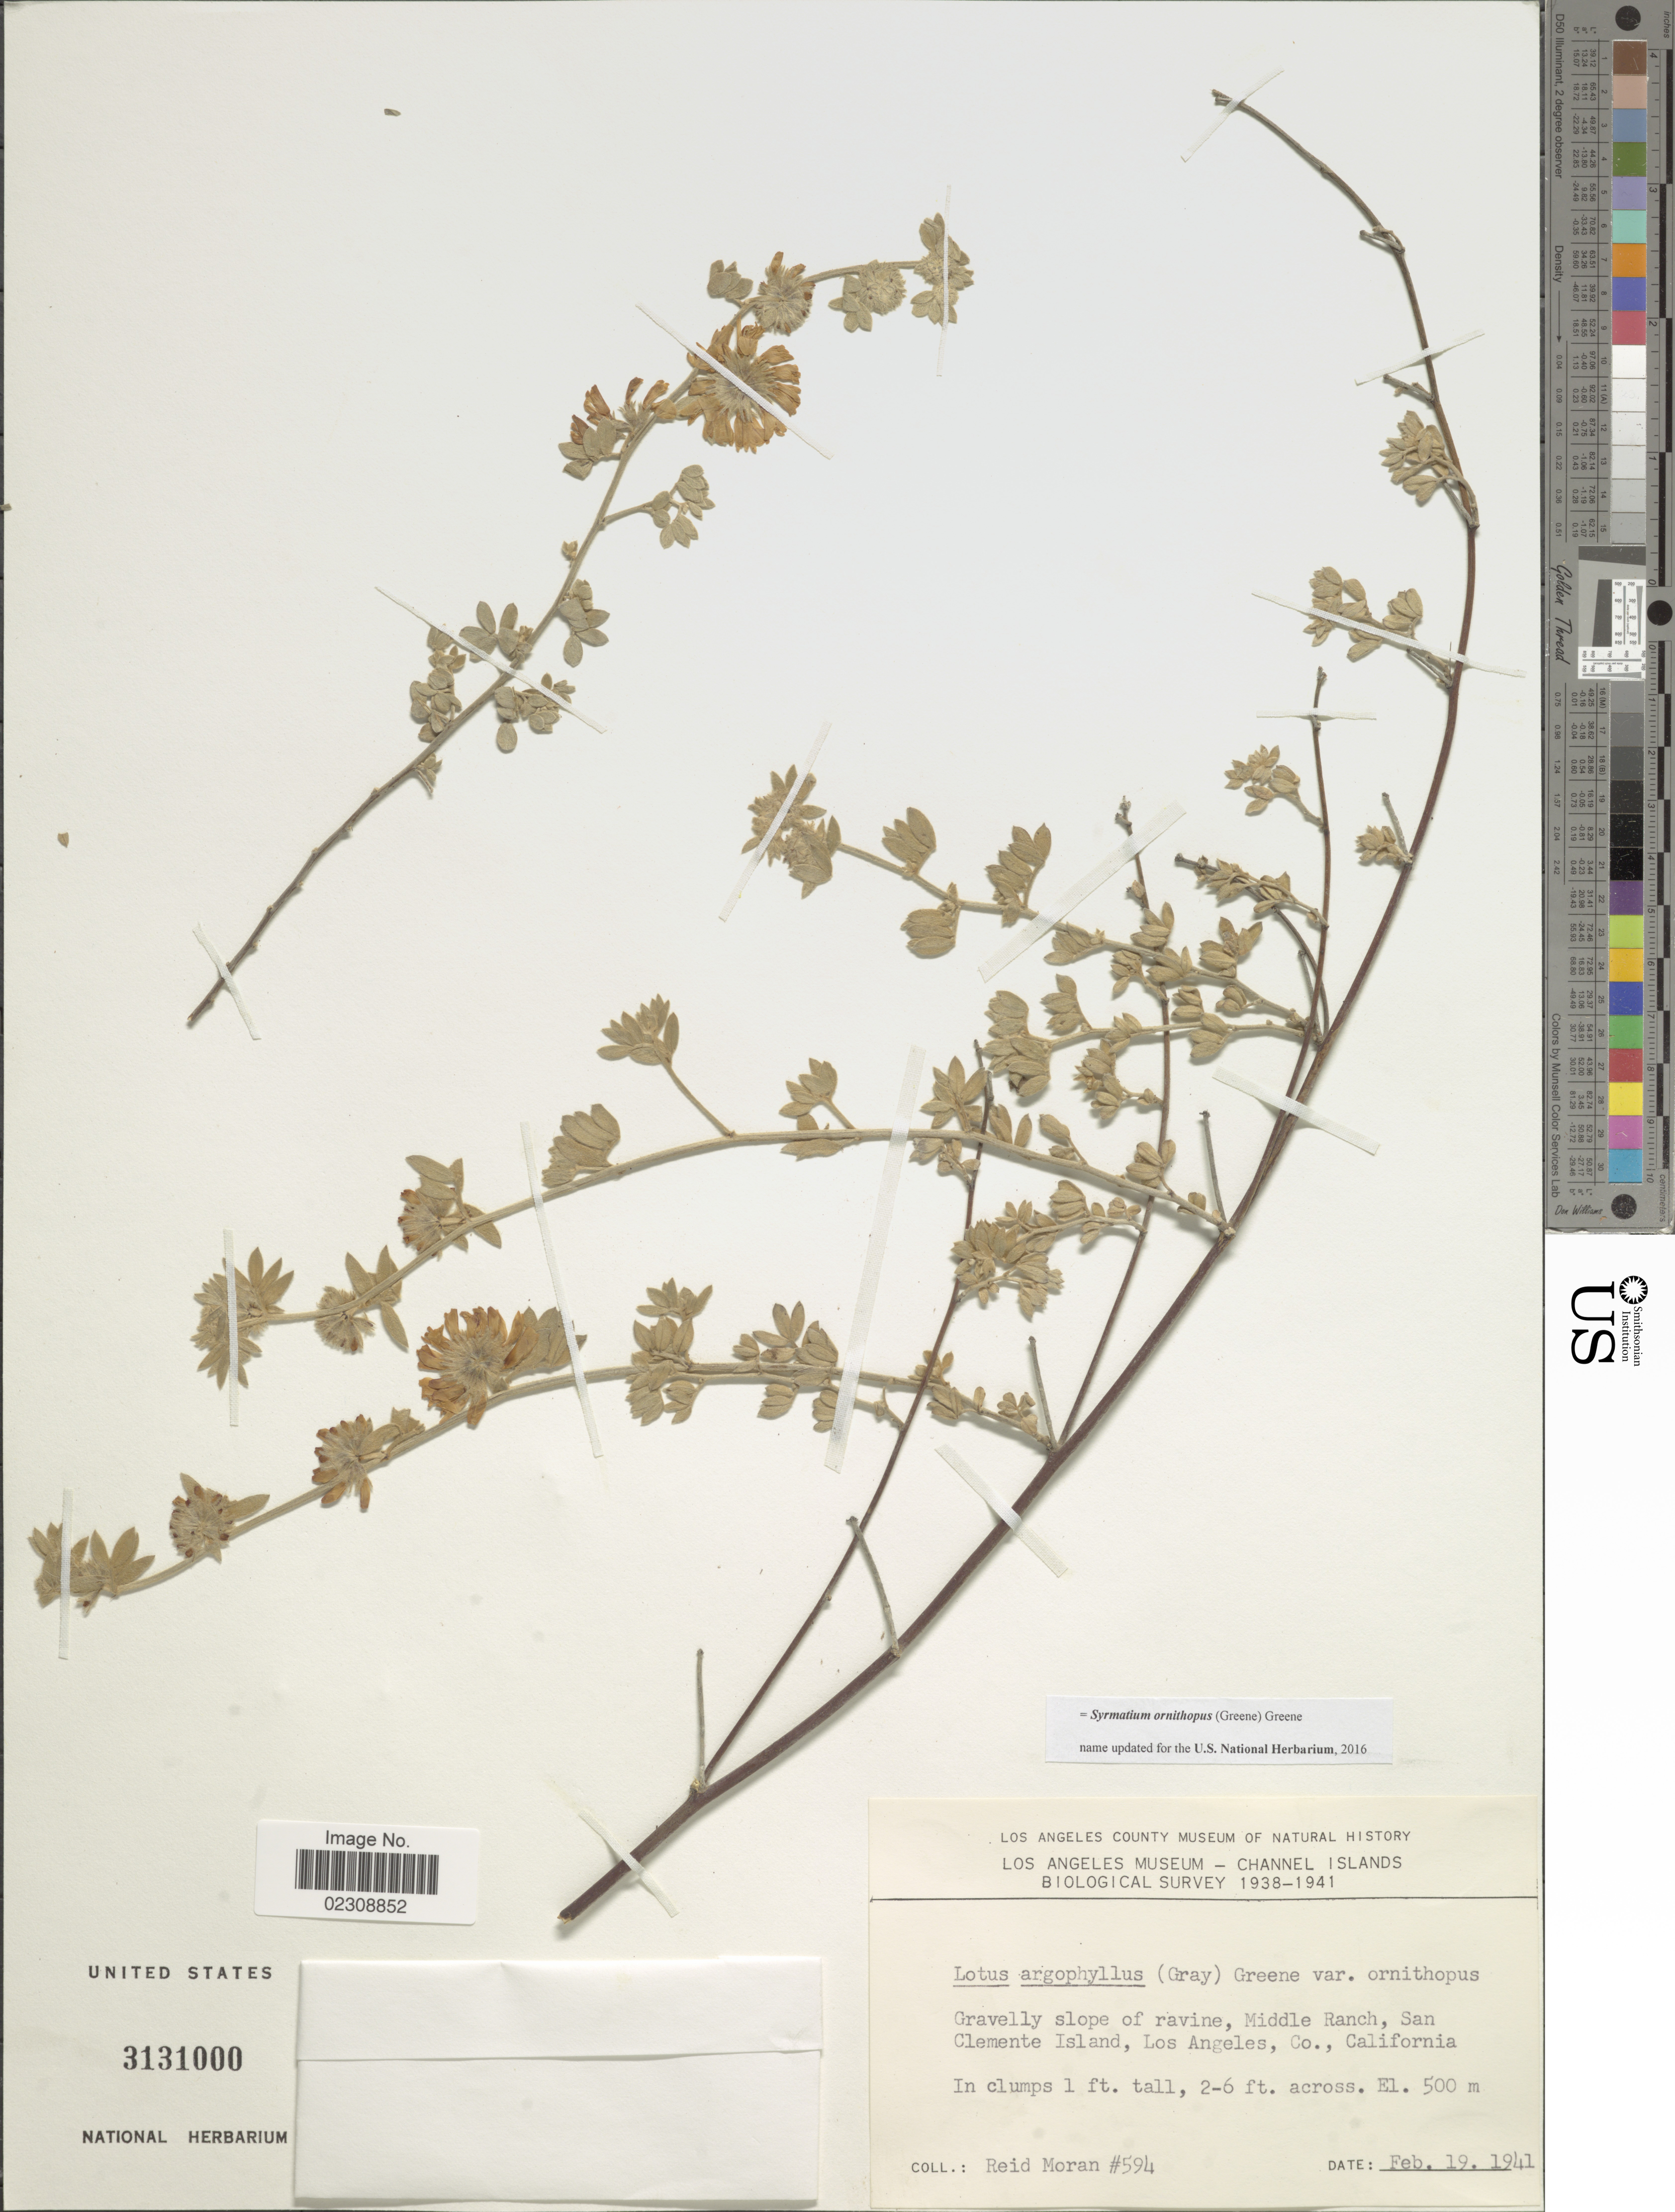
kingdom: Plantae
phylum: Tracheophyta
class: Magnoliopsida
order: Fabales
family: Fabaceae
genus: Syrmatium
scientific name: Syrmatium ornithopus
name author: (Greene) Greene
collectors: R. V. Moran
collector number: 594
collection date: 1941-02-19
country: United States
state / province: California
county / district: Los Angeles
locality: Middle Ranch, San Clemente Island, Los Angeles Co.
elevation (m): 500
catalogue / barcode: US 3131000